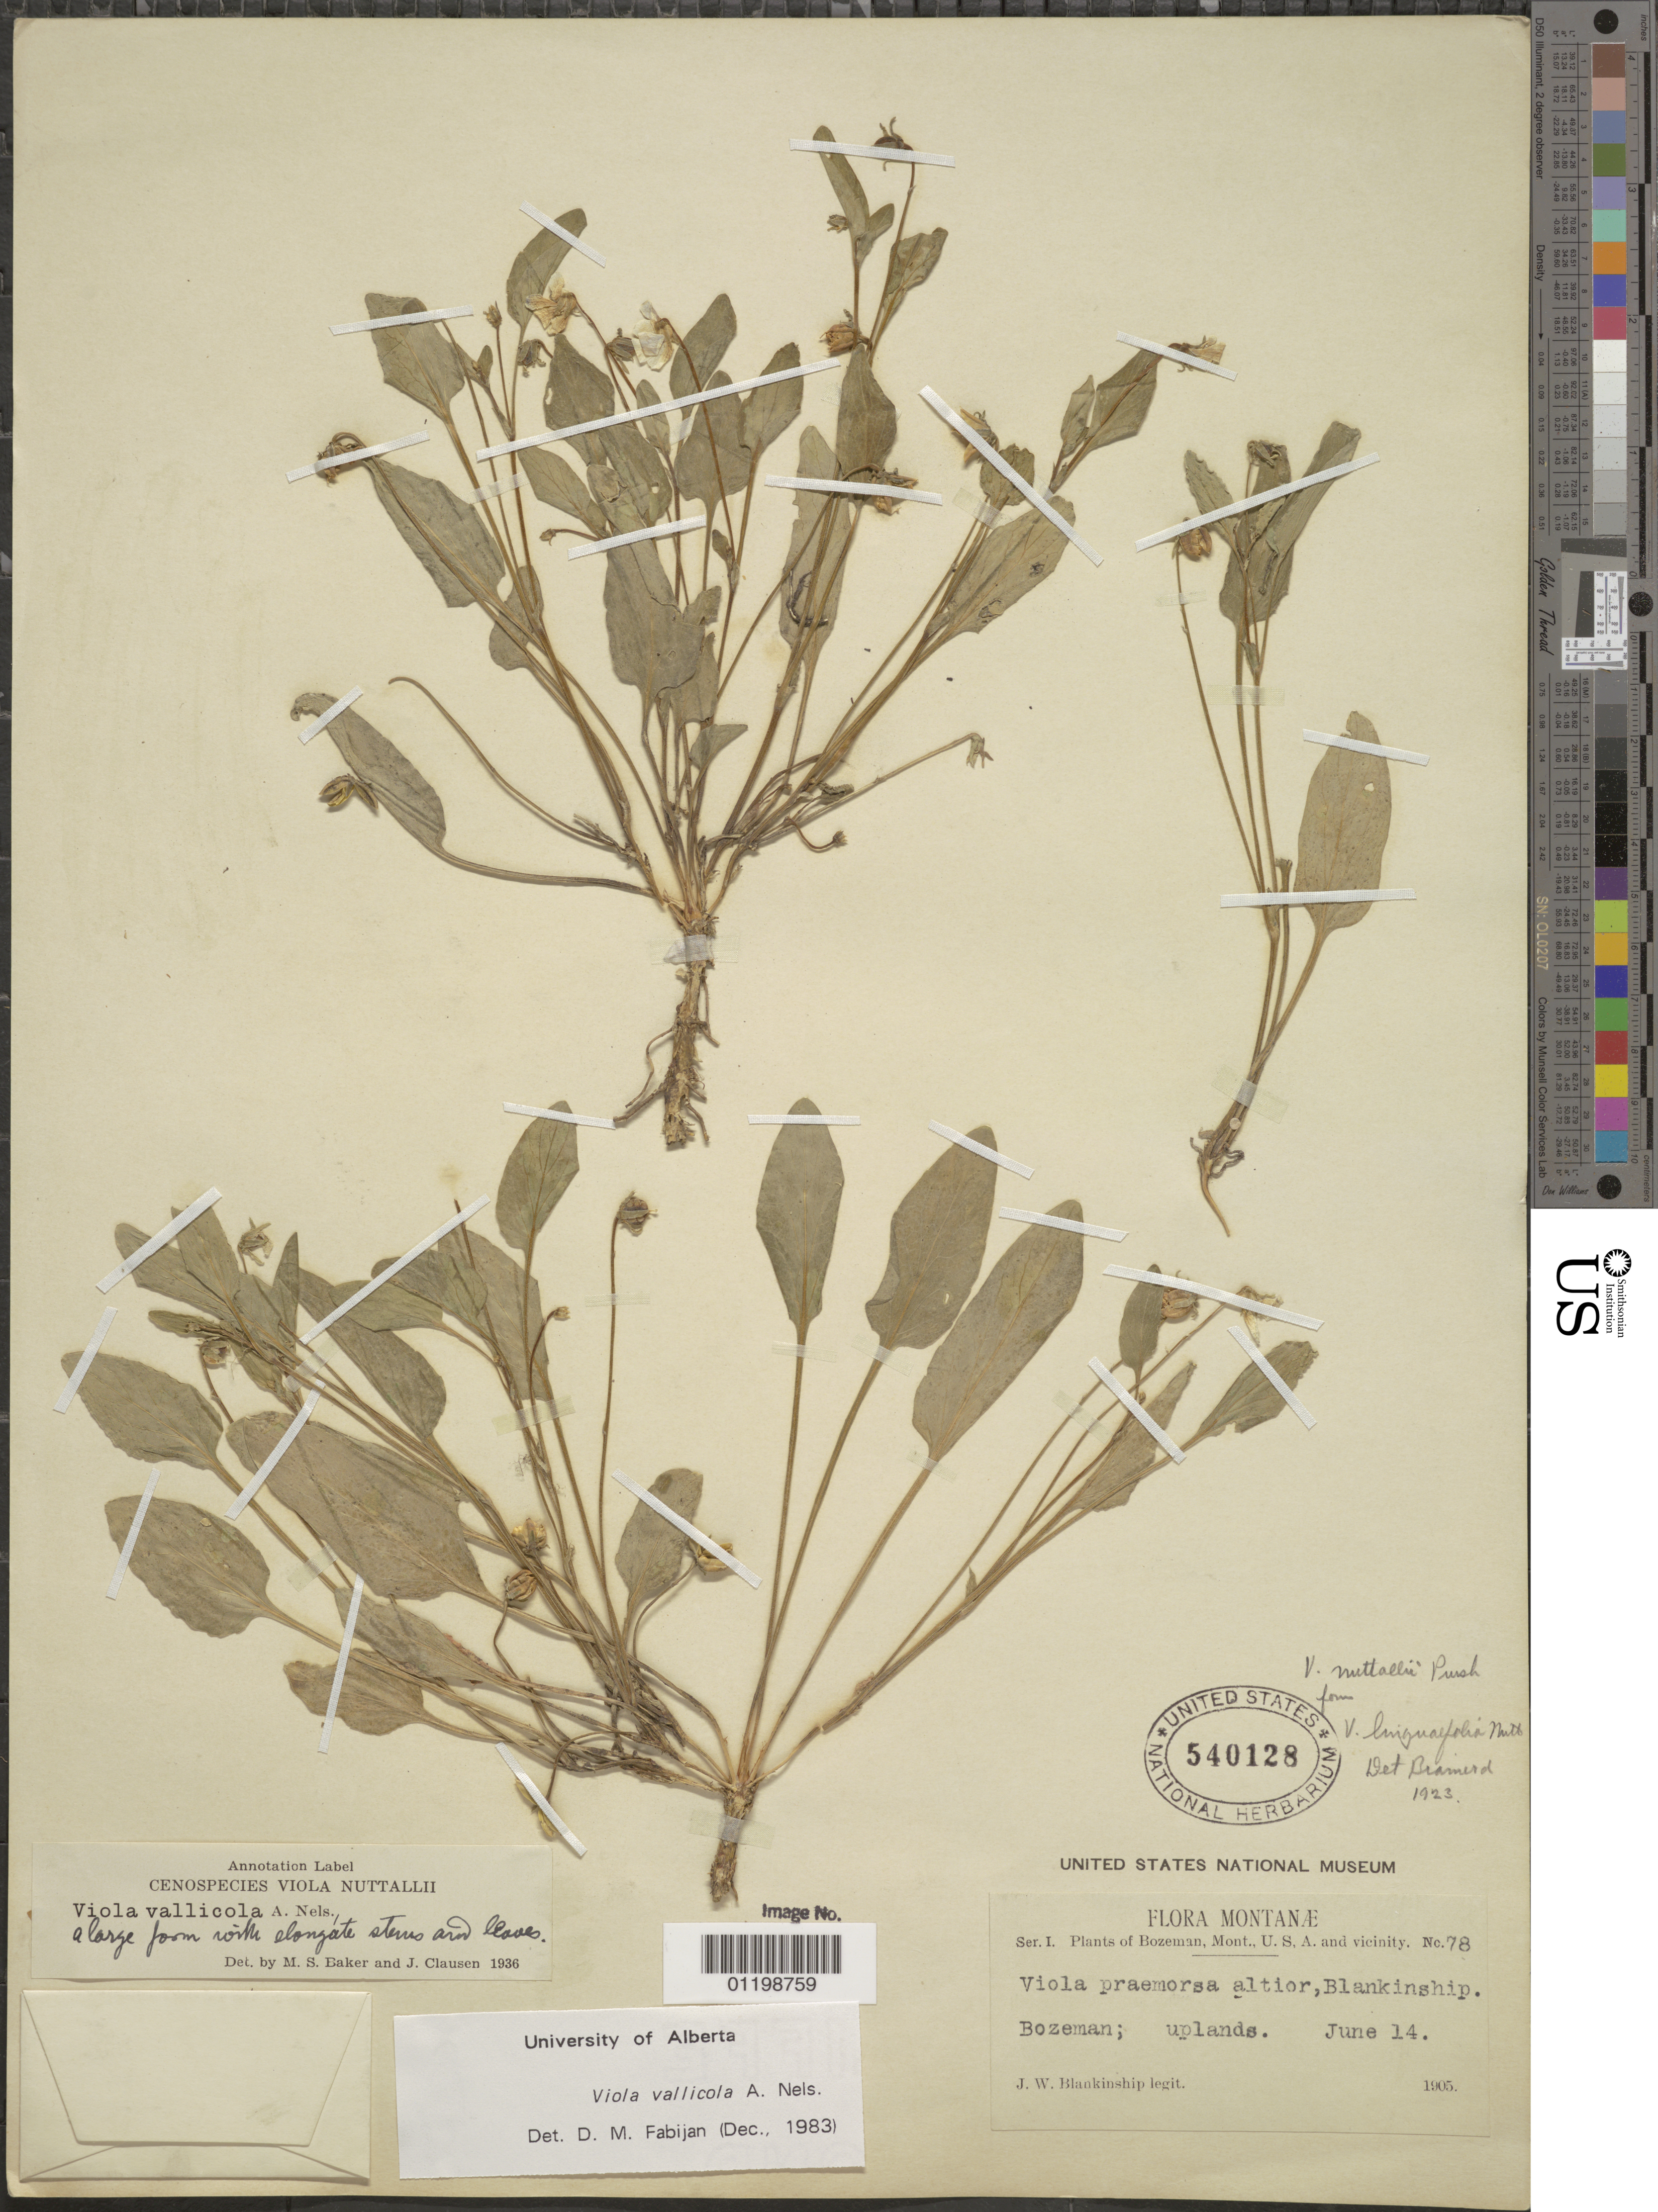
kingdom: Plantae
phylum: Tracheophyta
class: Magnoliopsida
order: Malpighiales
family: Violaceae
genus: Viola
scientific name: Viola vallicola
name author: A. Nelson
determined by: Fabijan, D. M.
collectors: J. W. Blankinship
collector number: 78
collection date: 1905-06-14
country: United States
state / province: Montana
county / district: Gallatin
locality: Bozeman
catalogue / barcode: US 540128